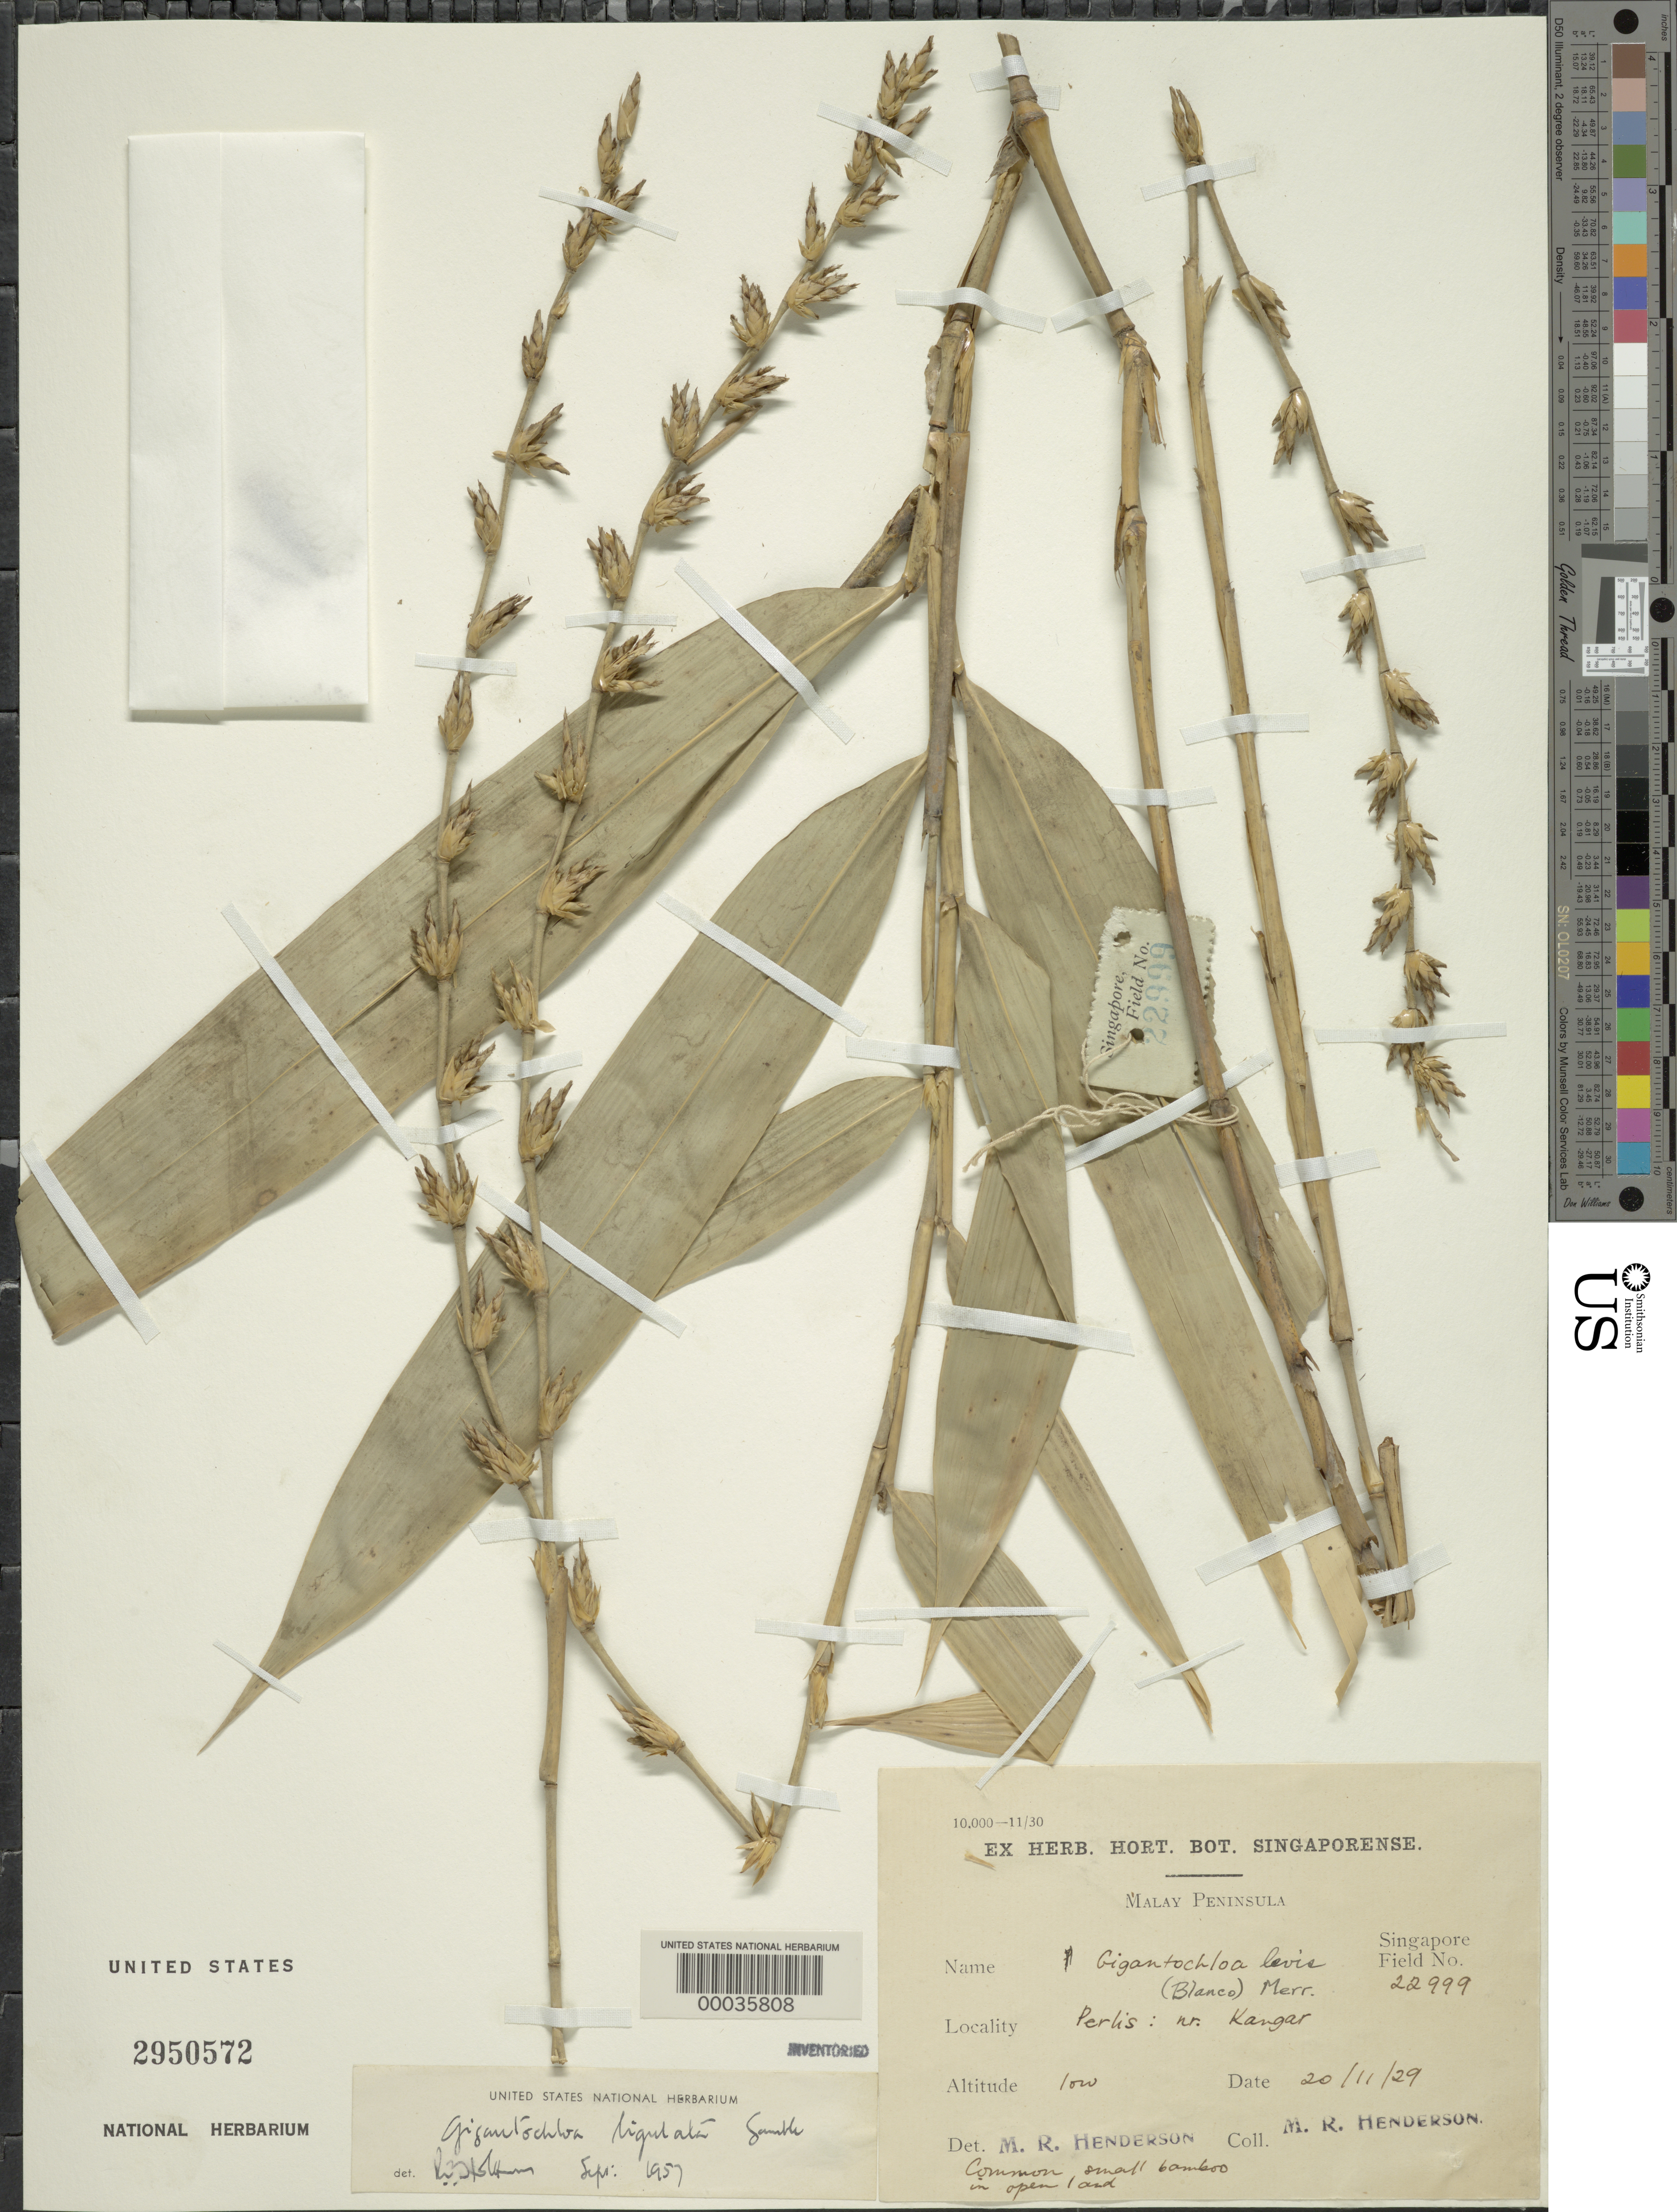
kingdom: Plantae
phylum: Tracheophyta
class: Liliopsida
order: Poales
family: Poaceae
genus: Dendrocalamus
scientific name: Dendrocalamus laevis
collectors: M. Henderson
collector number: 22999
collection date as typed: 20 Nov 1929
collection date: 1929-11-20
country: Malaysia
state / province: Perlis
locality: Perlis, kangar [Malay Peninsula]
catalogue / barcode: US 2950572